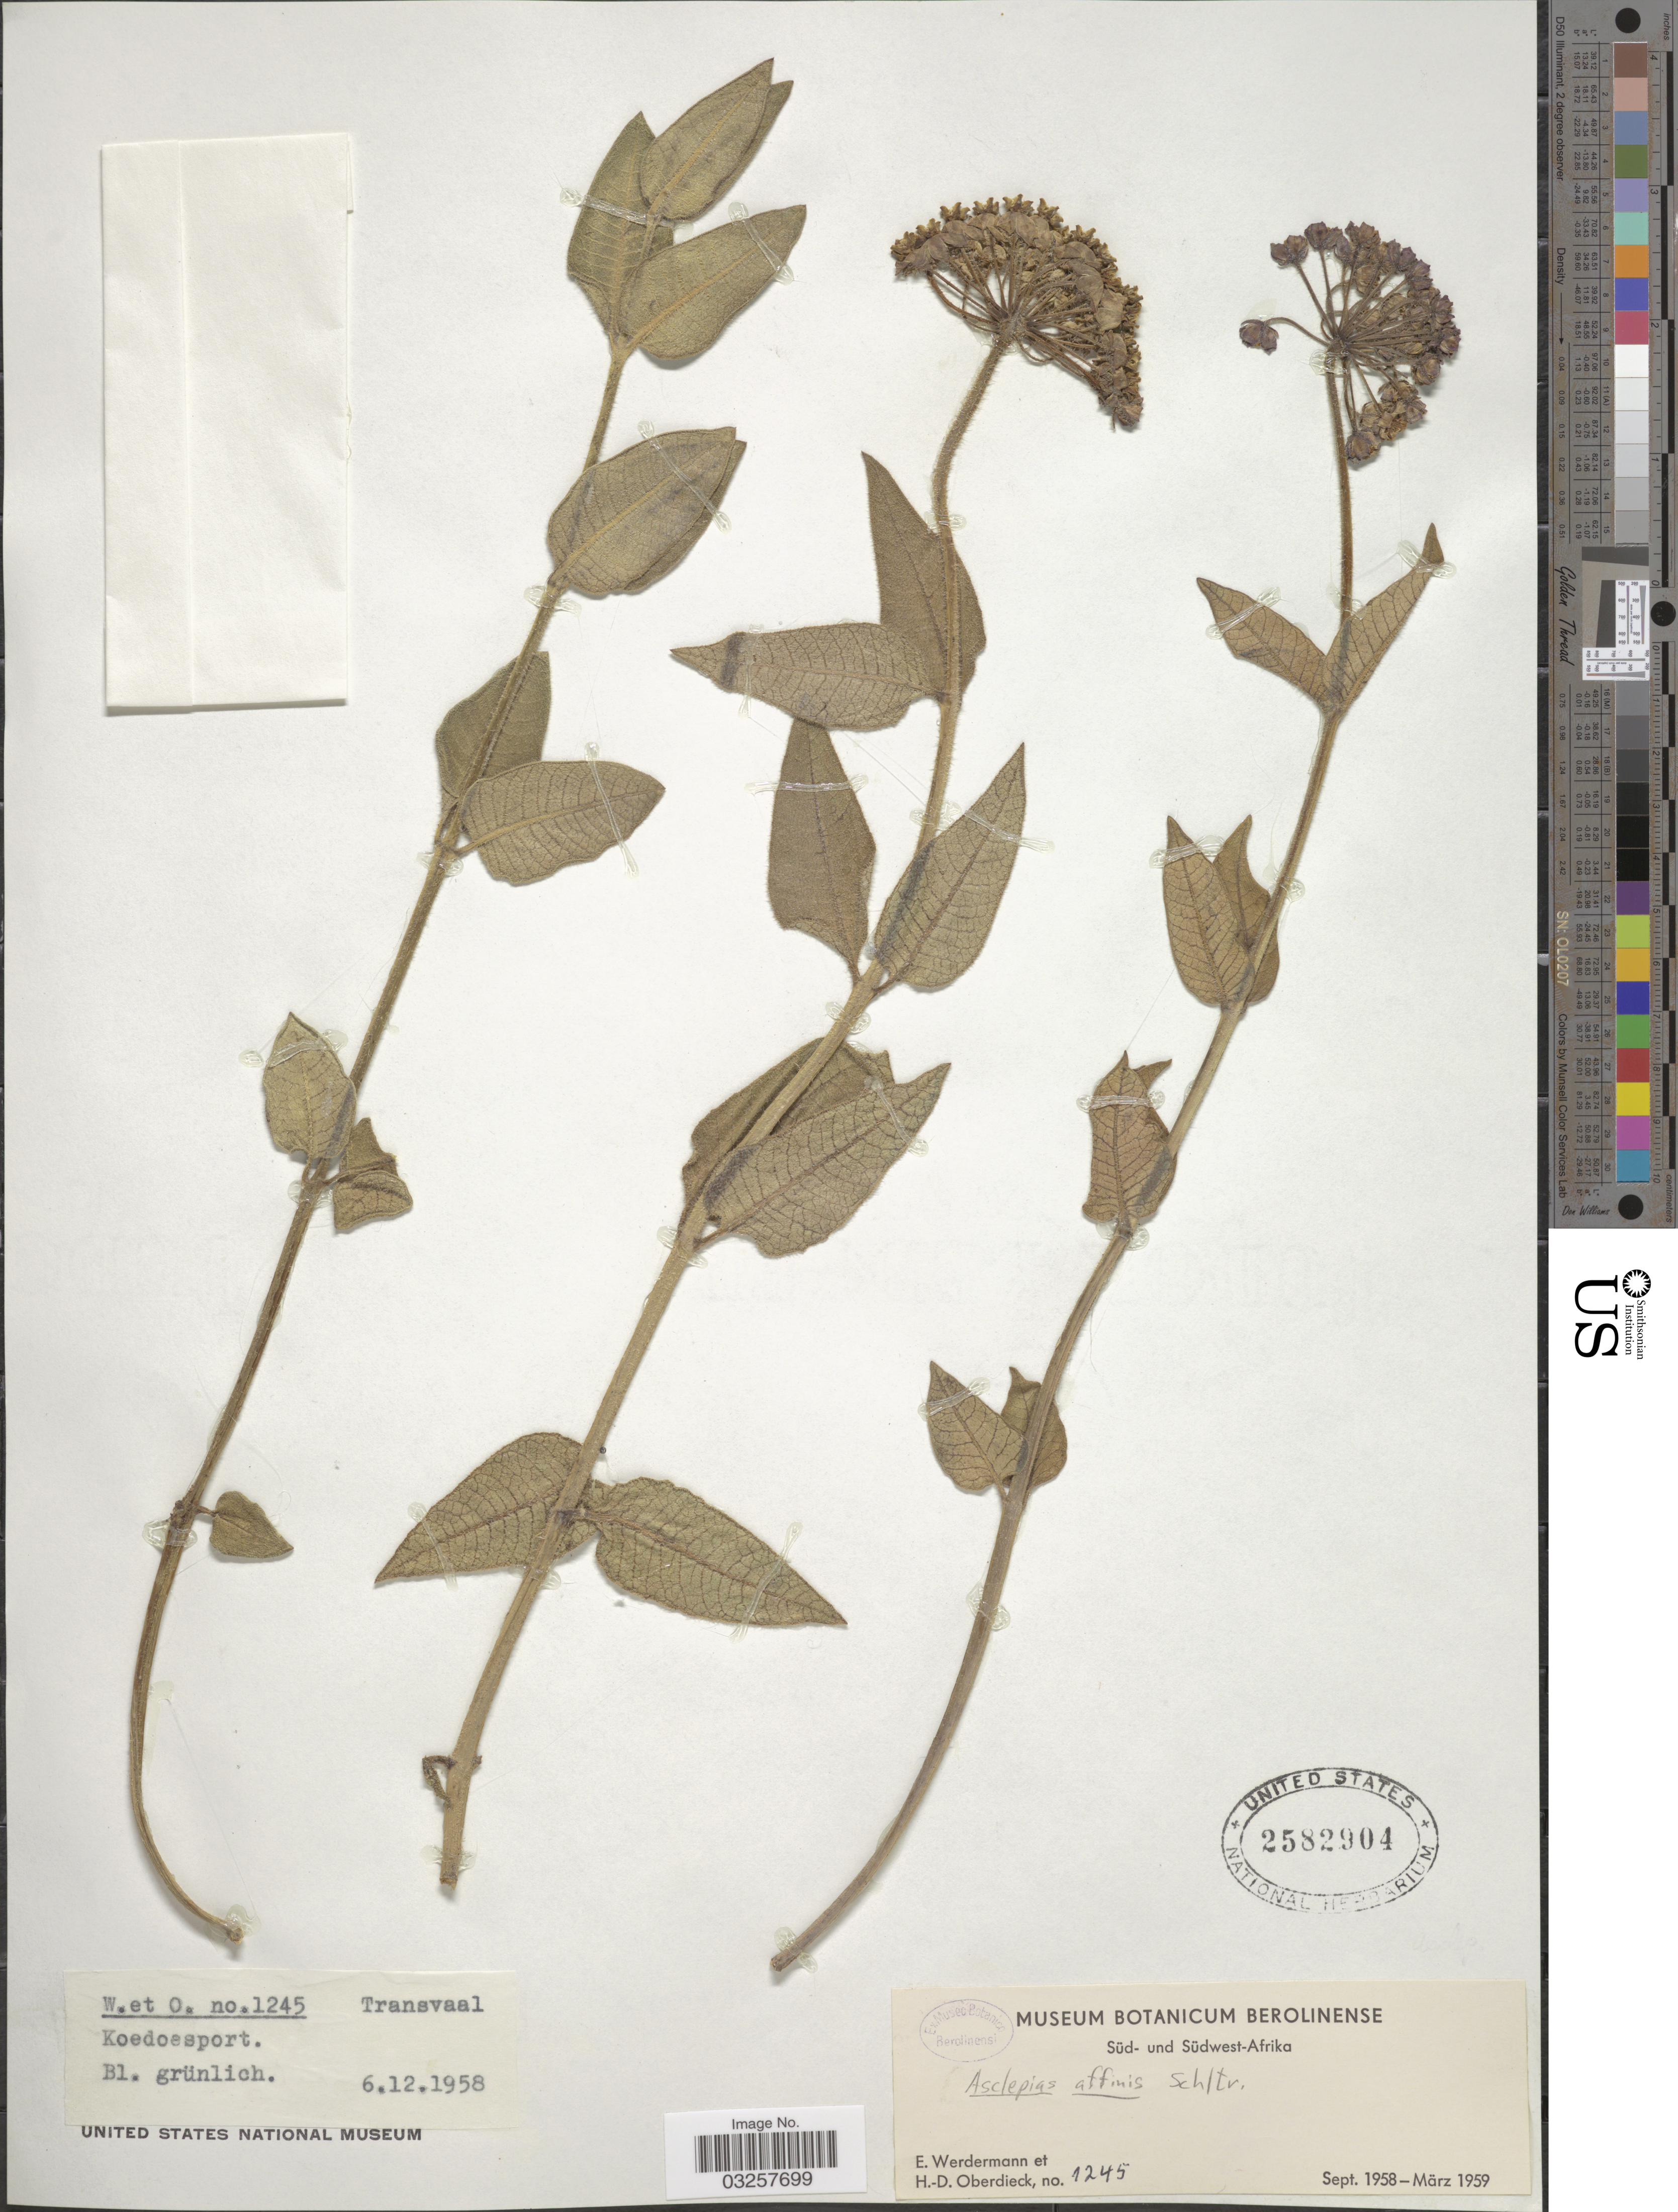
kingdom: Plantae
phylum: Tracheophyta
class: Magnoliopsida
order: Gentianales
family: Apocynaceae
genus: Asclepias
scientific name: Asclepias affinis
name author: (Schltr.) Schltr.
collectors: E. Werdermann & H. Oberdieck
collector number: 1245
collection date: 1958-12-06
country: South Africa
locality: Süd-Afrika. Transvaal. Koedoesport.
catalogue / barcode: US 2582904